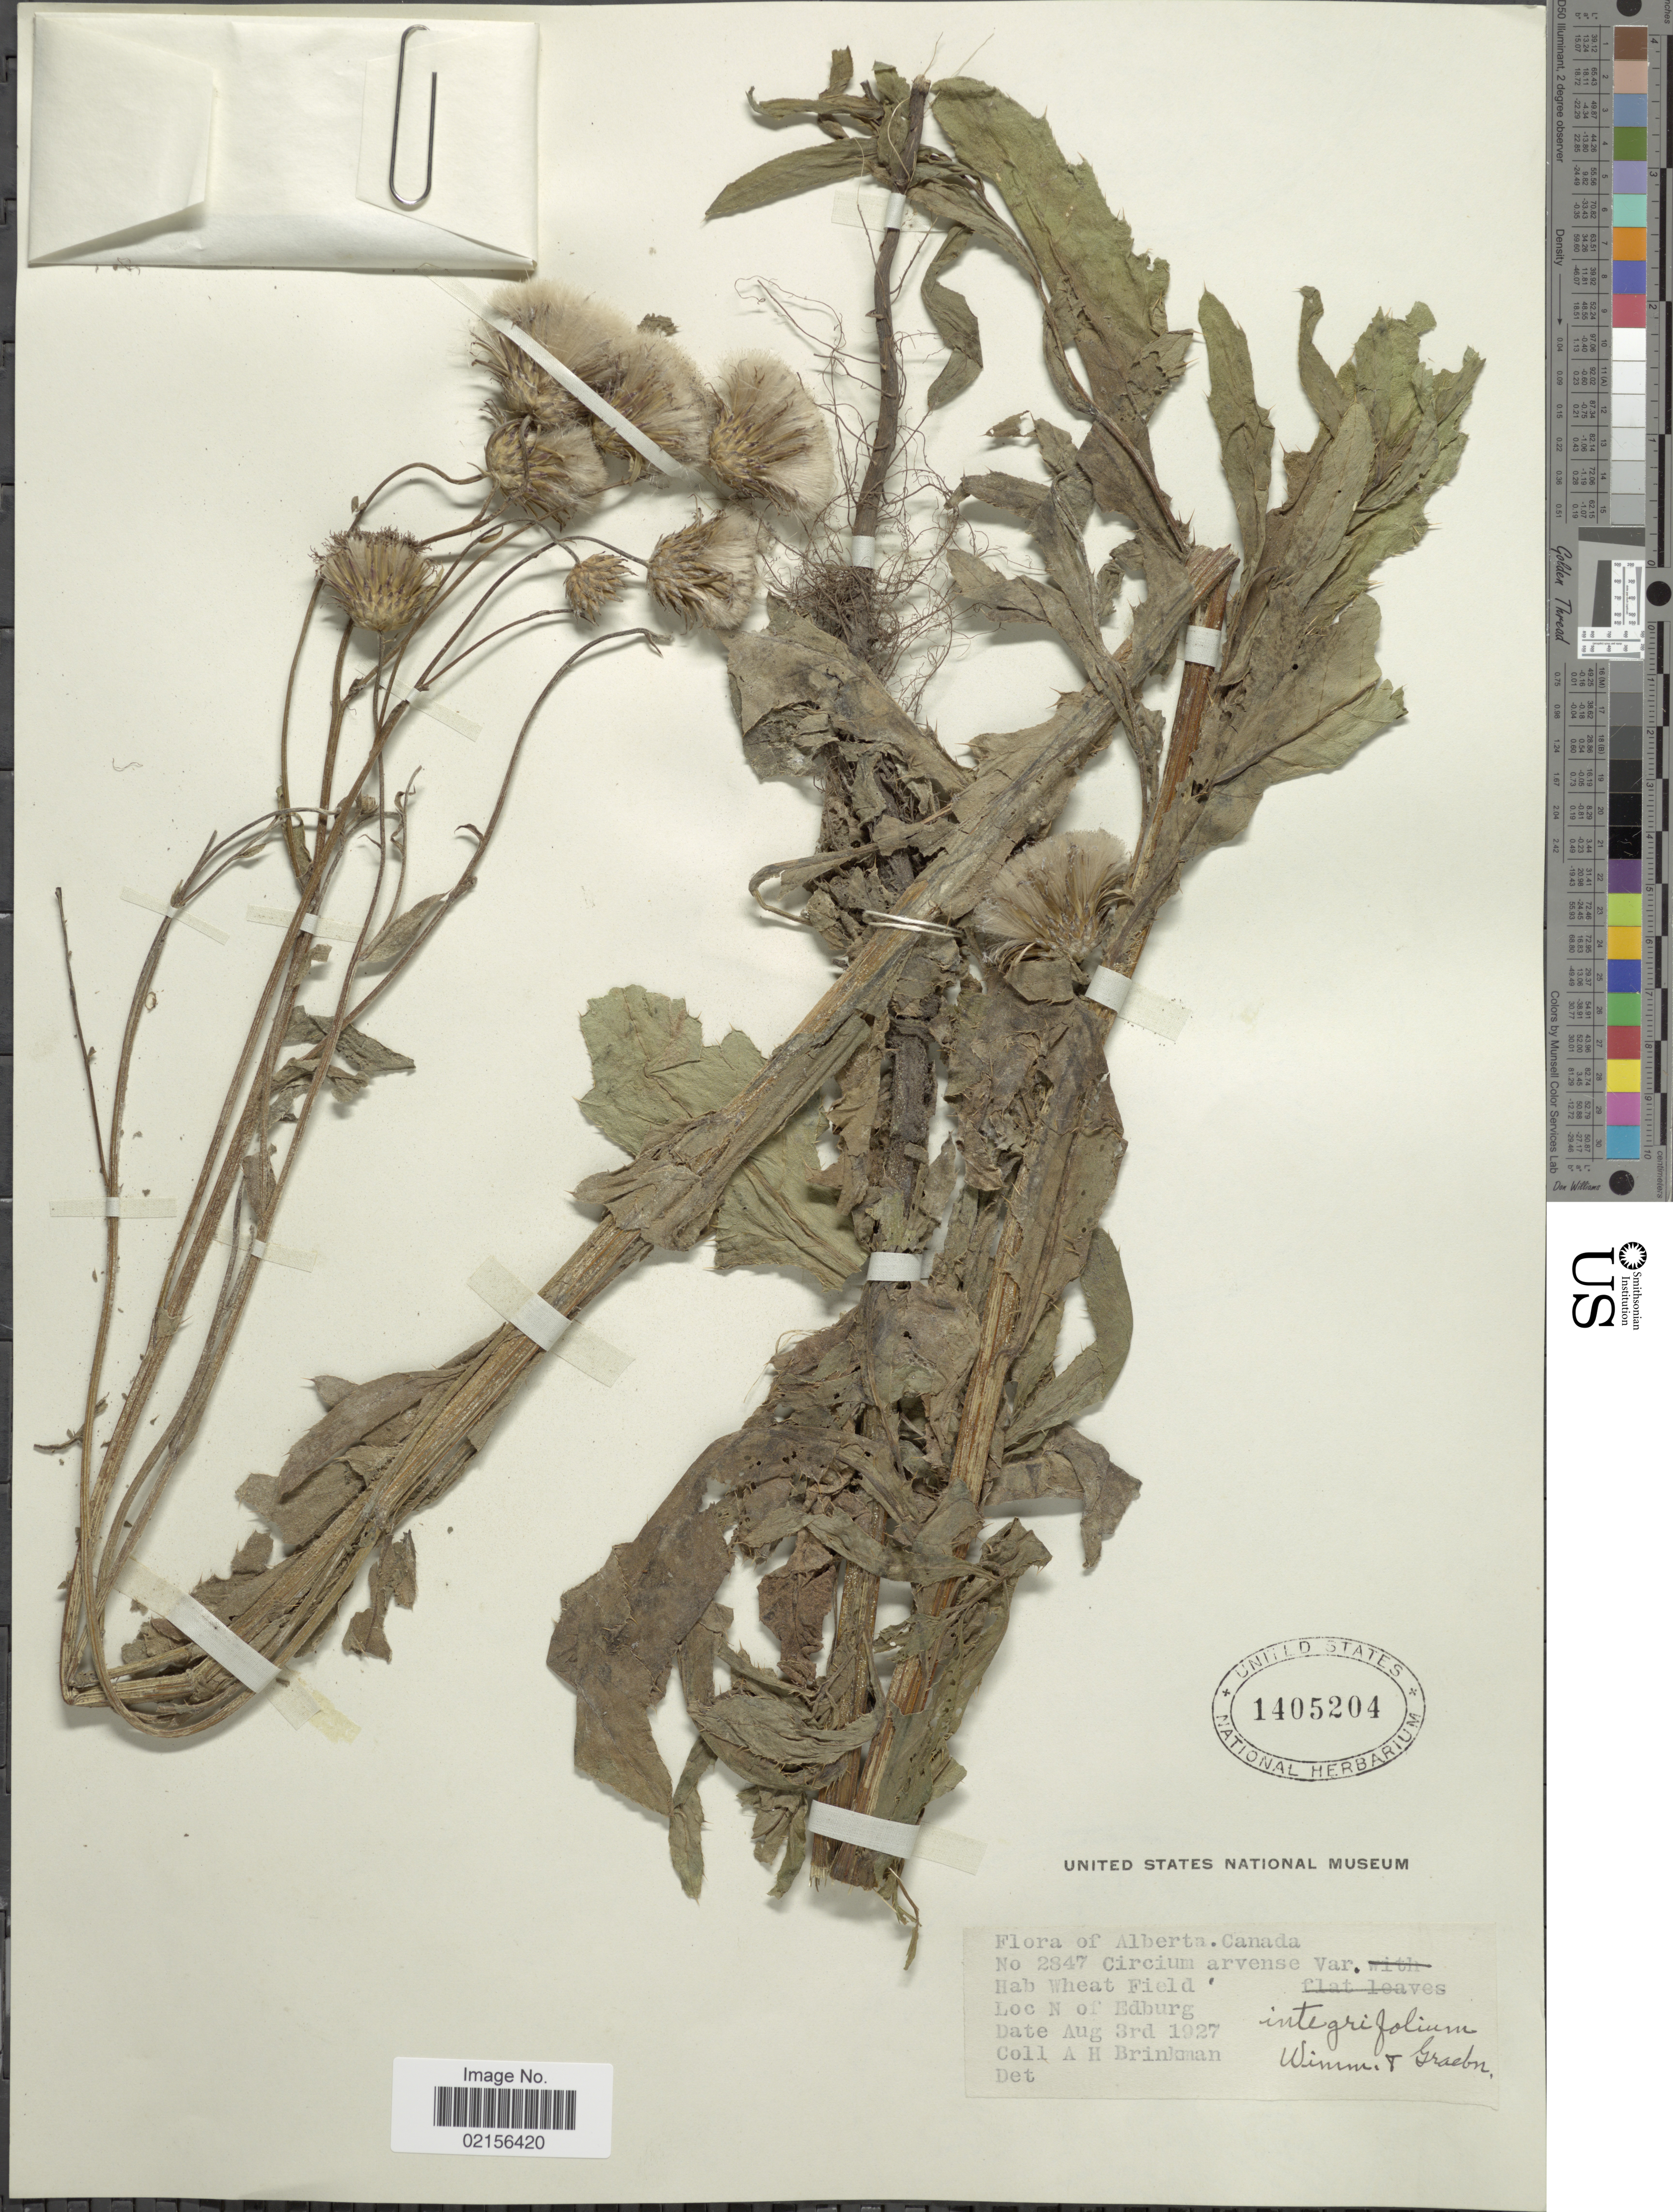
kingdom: Plantae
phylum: Tracheophyta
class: Magnoliopsida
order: Asterales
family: Asteraceae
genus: Cirsium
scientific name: Cirsium arvense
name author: (L.) Scop.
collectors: A. Brinkman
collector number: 2847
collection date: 1927-08-03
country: Canada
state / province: Alberta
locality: Wheat Field, N of Edburg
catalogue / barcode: US 1405204